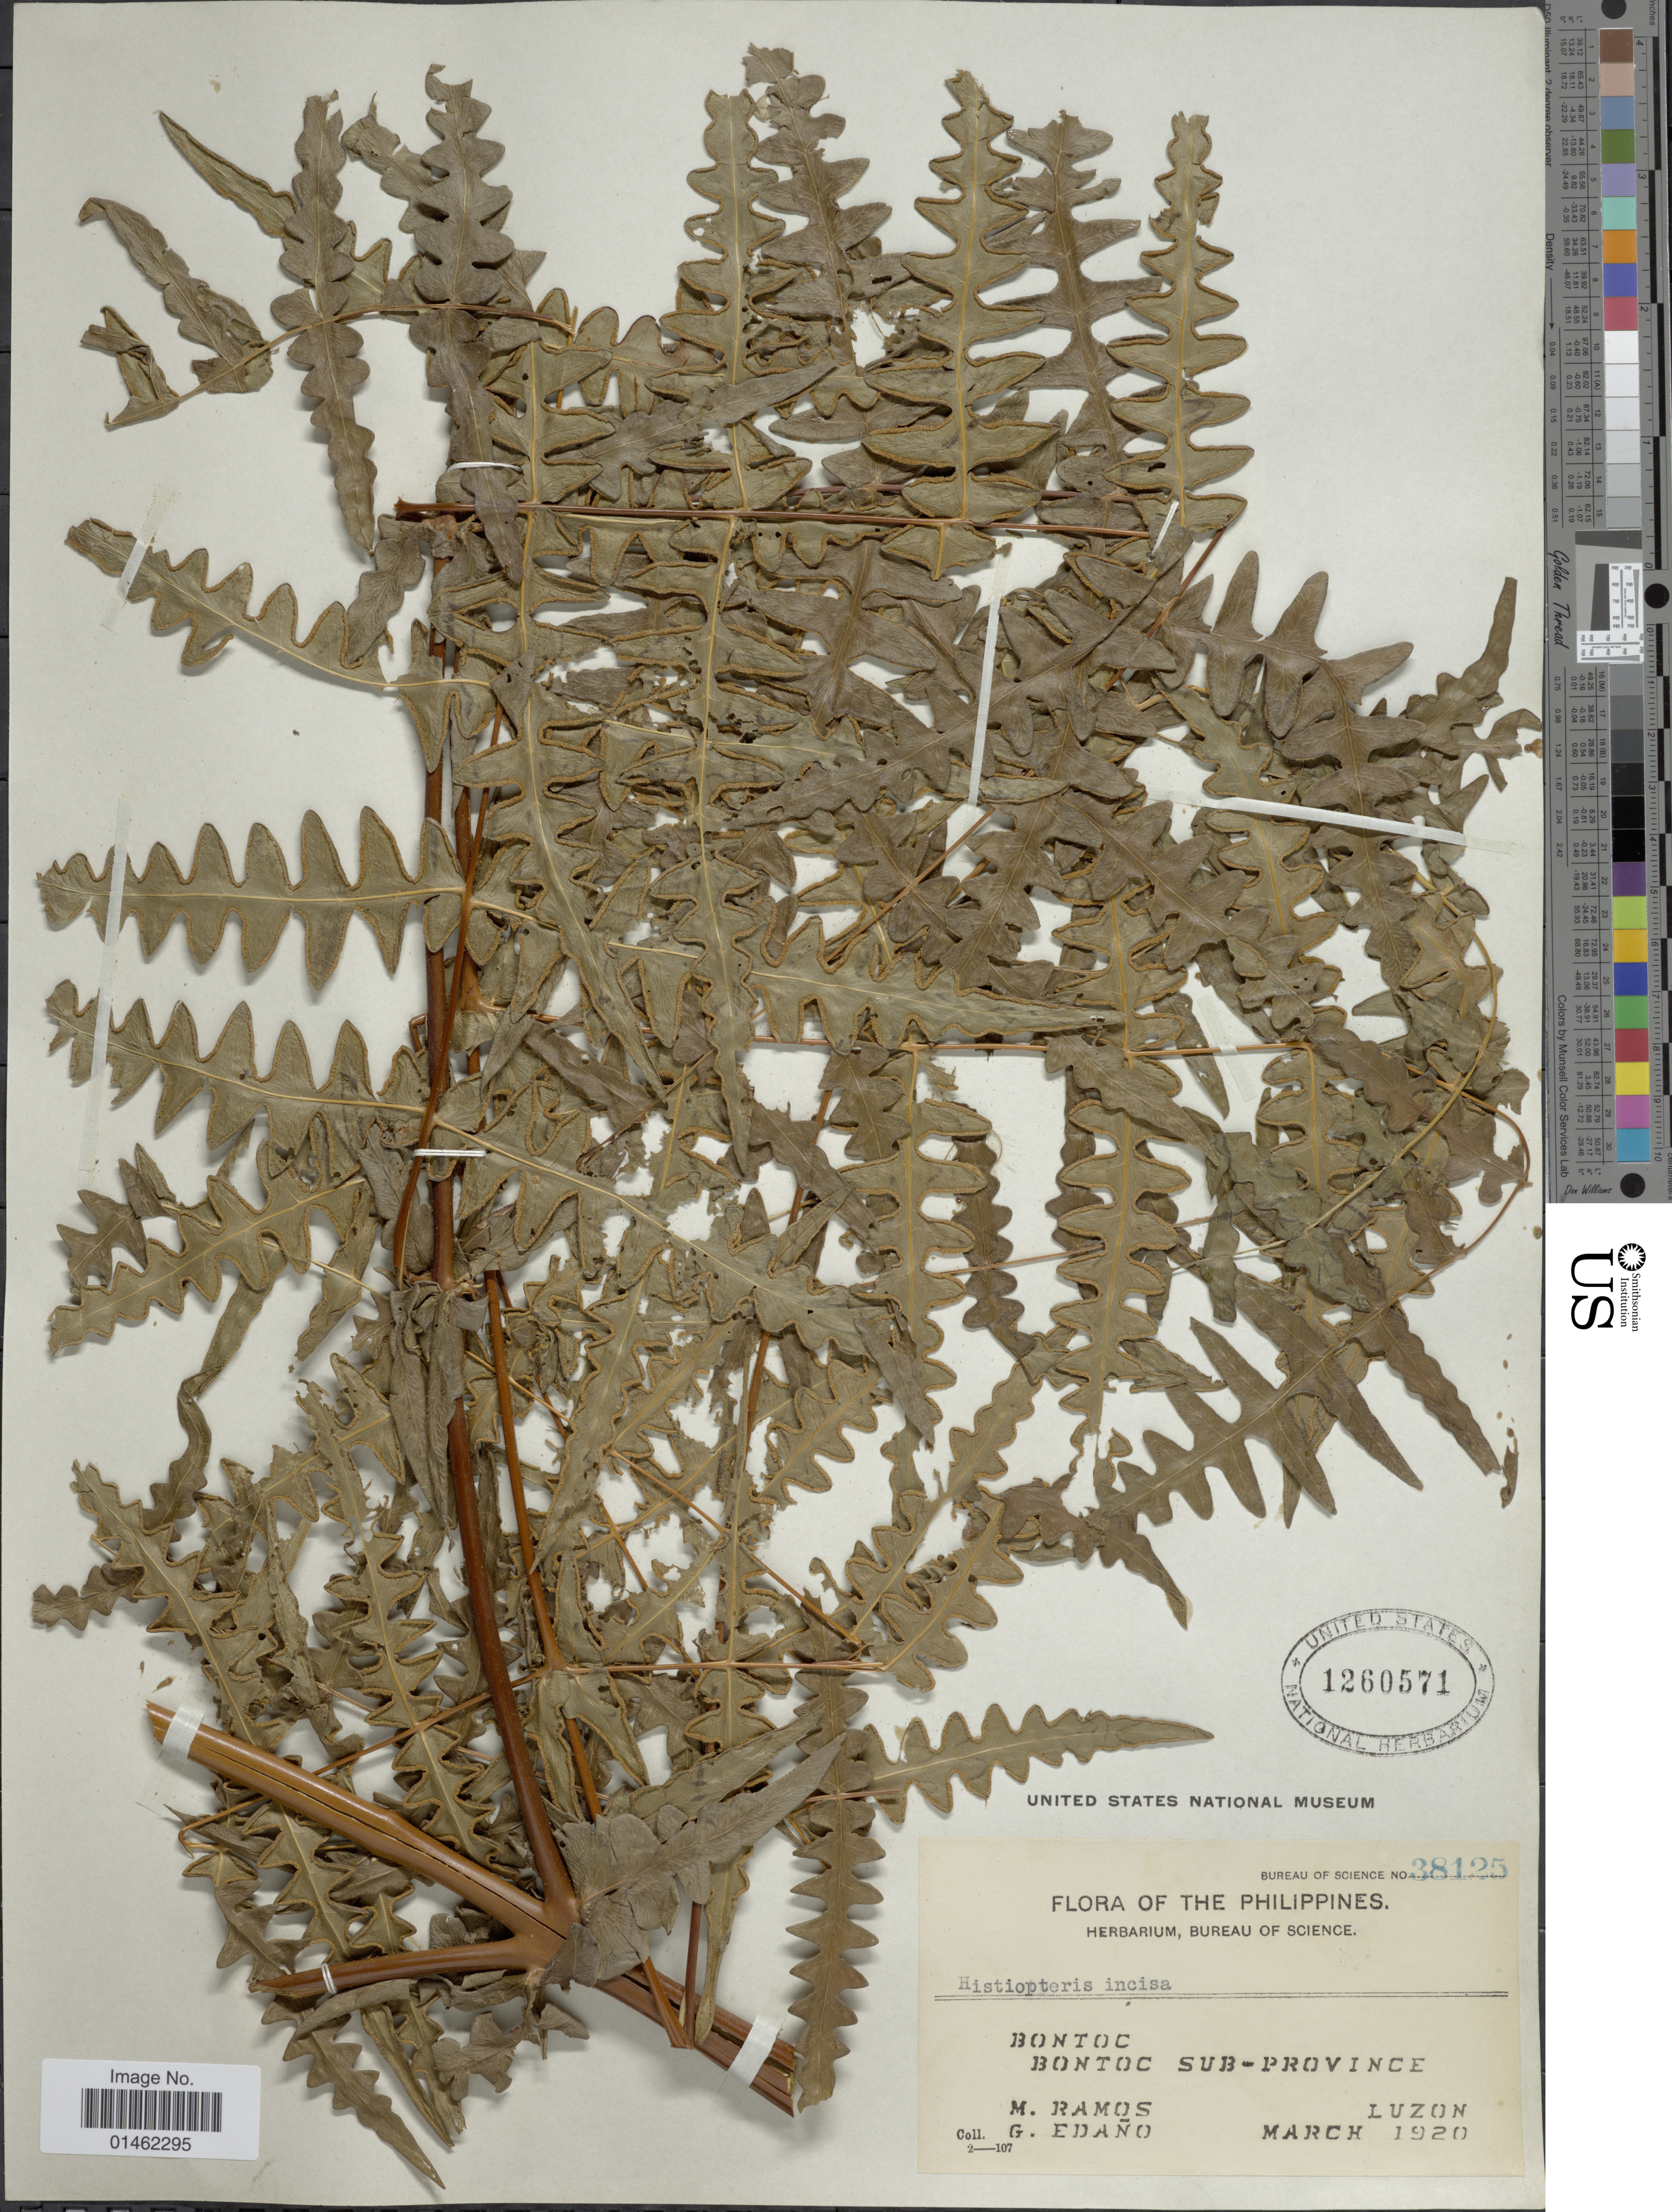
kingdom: Plantae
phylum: Tracheophyta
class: Polypodiopsida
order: Polypodiales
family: Dennstaedtiaceae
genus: Histiopteris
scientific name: Histiopteris incisa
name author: (Thunb.) J. Sm.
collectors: M. Ramos & G. Edaño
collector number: Bureau of Science 38125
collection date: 1920-03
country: Philippines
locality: Bontoc, Bontoc Sub-Province, Luzon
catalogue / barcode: US 1260571